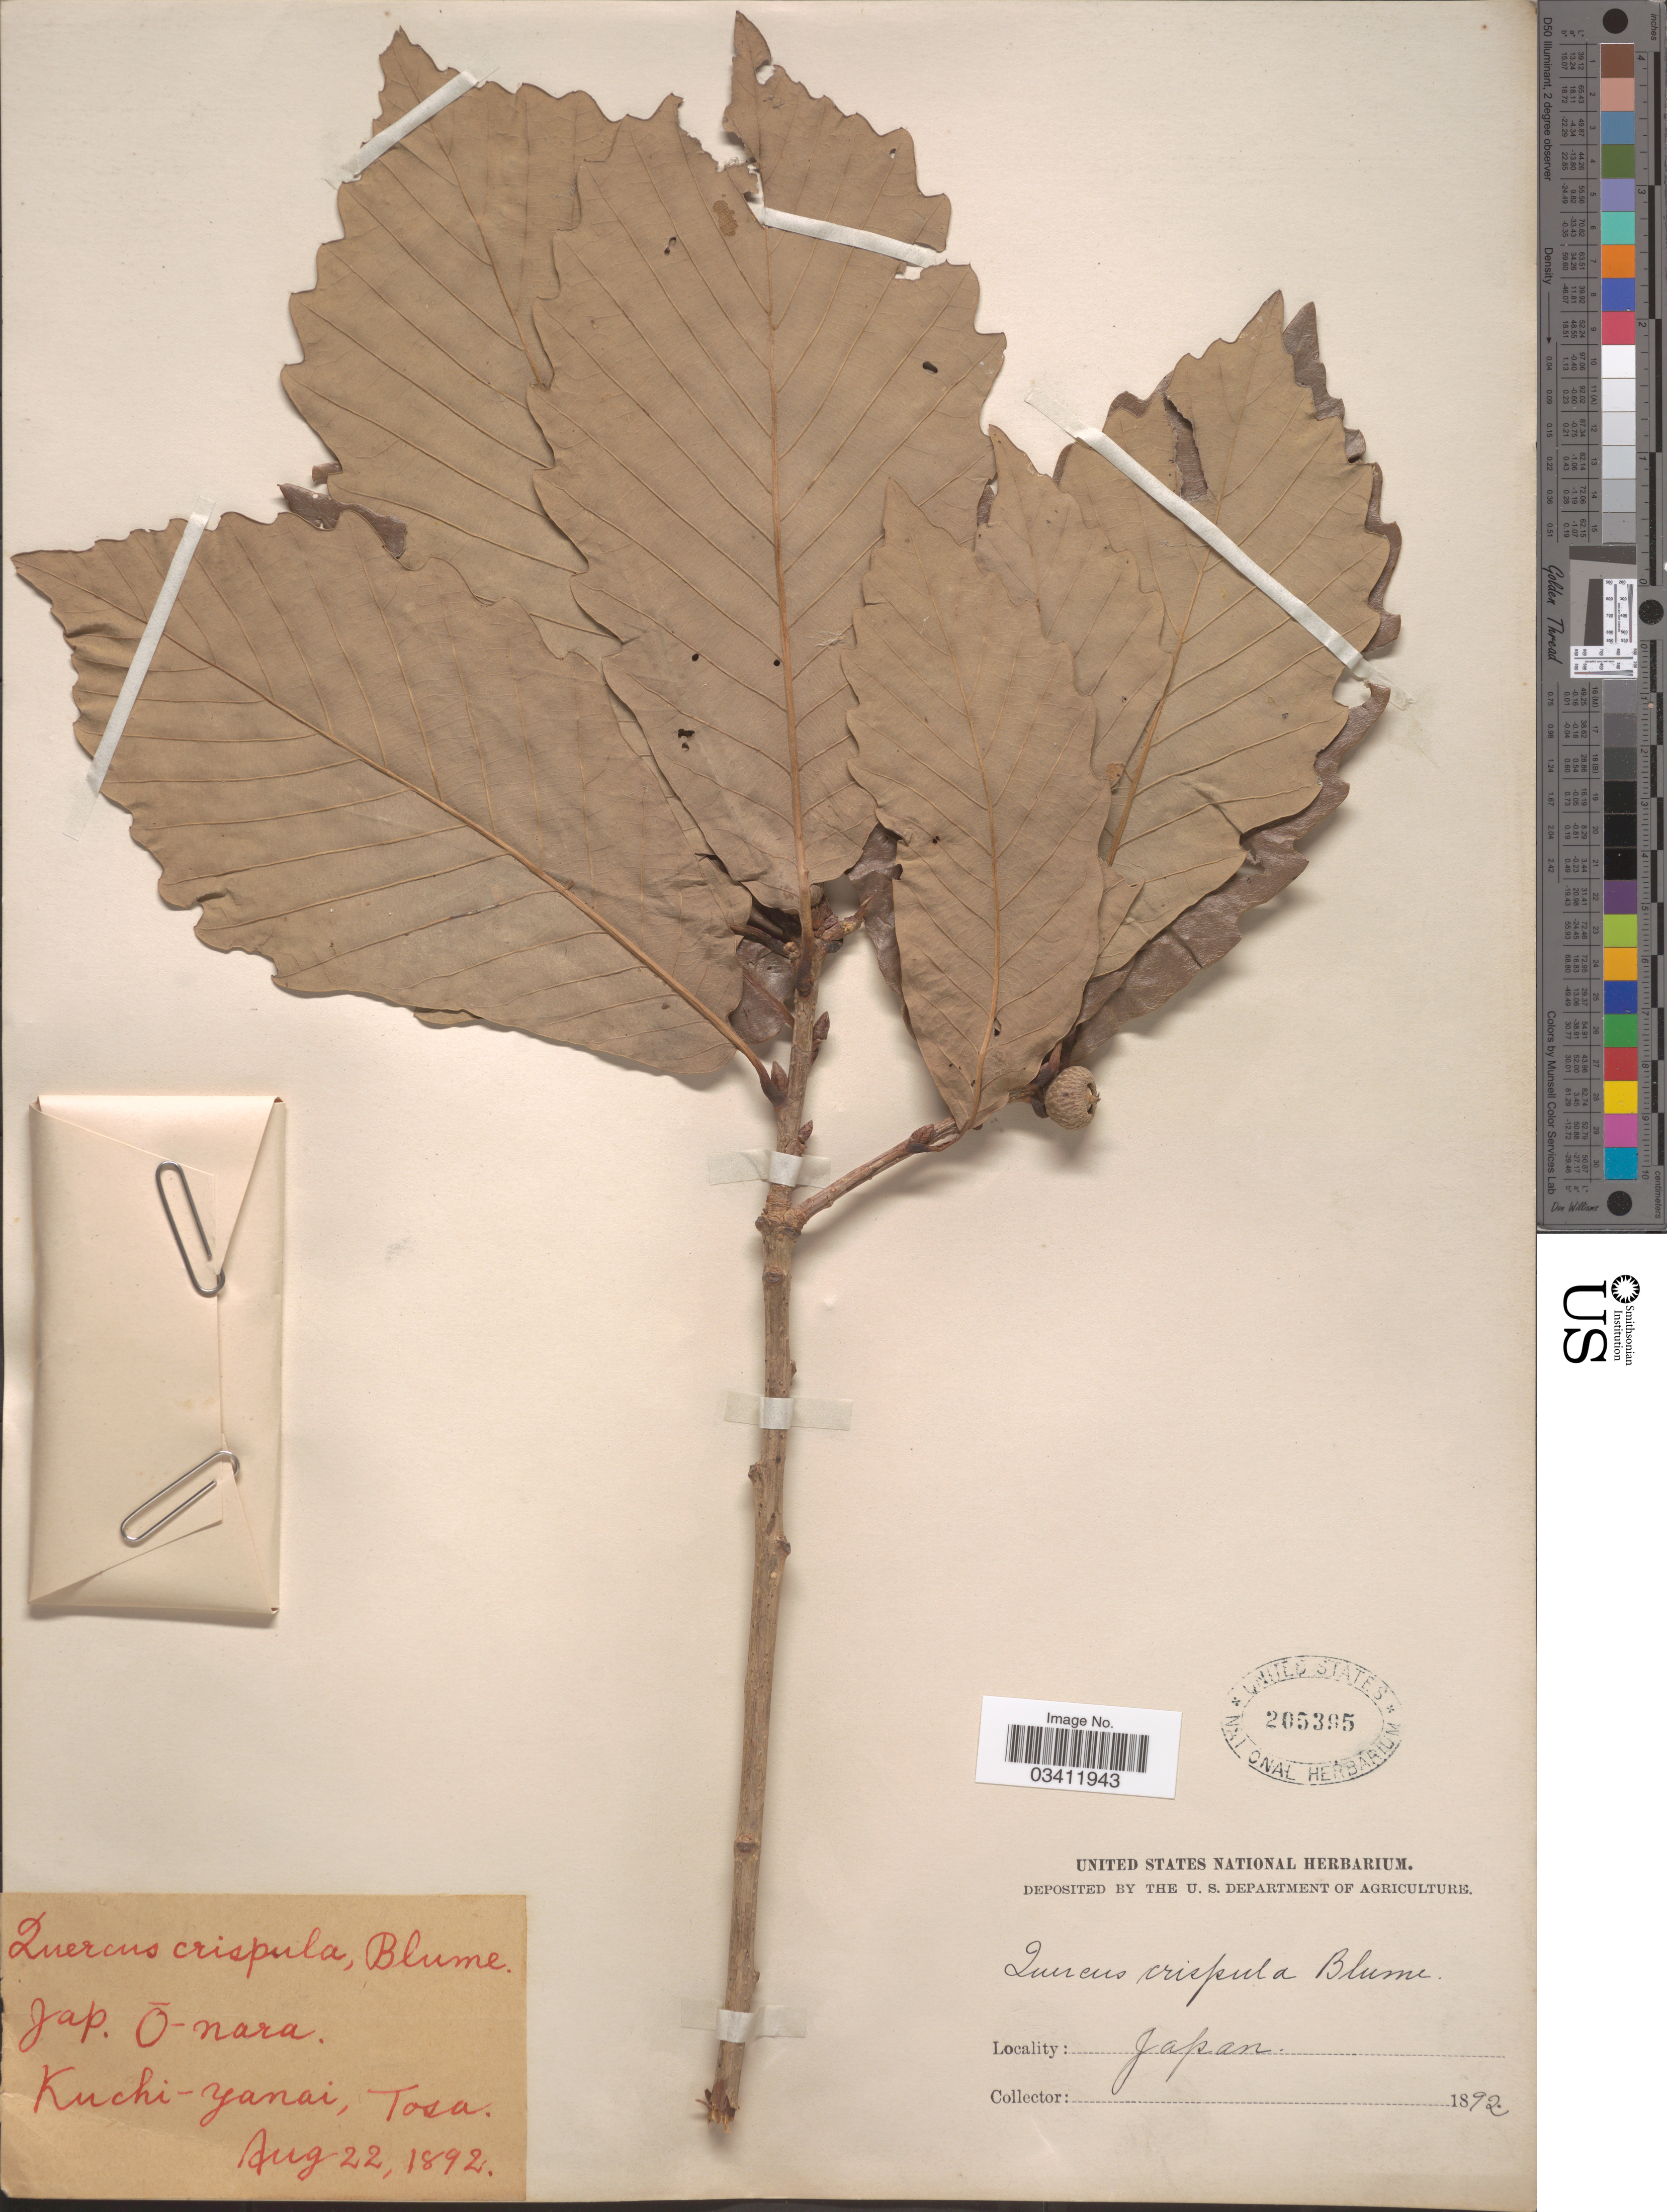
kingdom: Plantae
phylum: Tracheophyta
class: Magnoliopsida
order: Fagales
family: Fagaceae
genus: Quercus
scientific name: Quercus mongolica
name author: Fisch. ex Ledeb.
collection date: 1892-08-22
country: Japan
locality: Kuchi-yanai, Tosa.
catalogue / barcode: US 205395